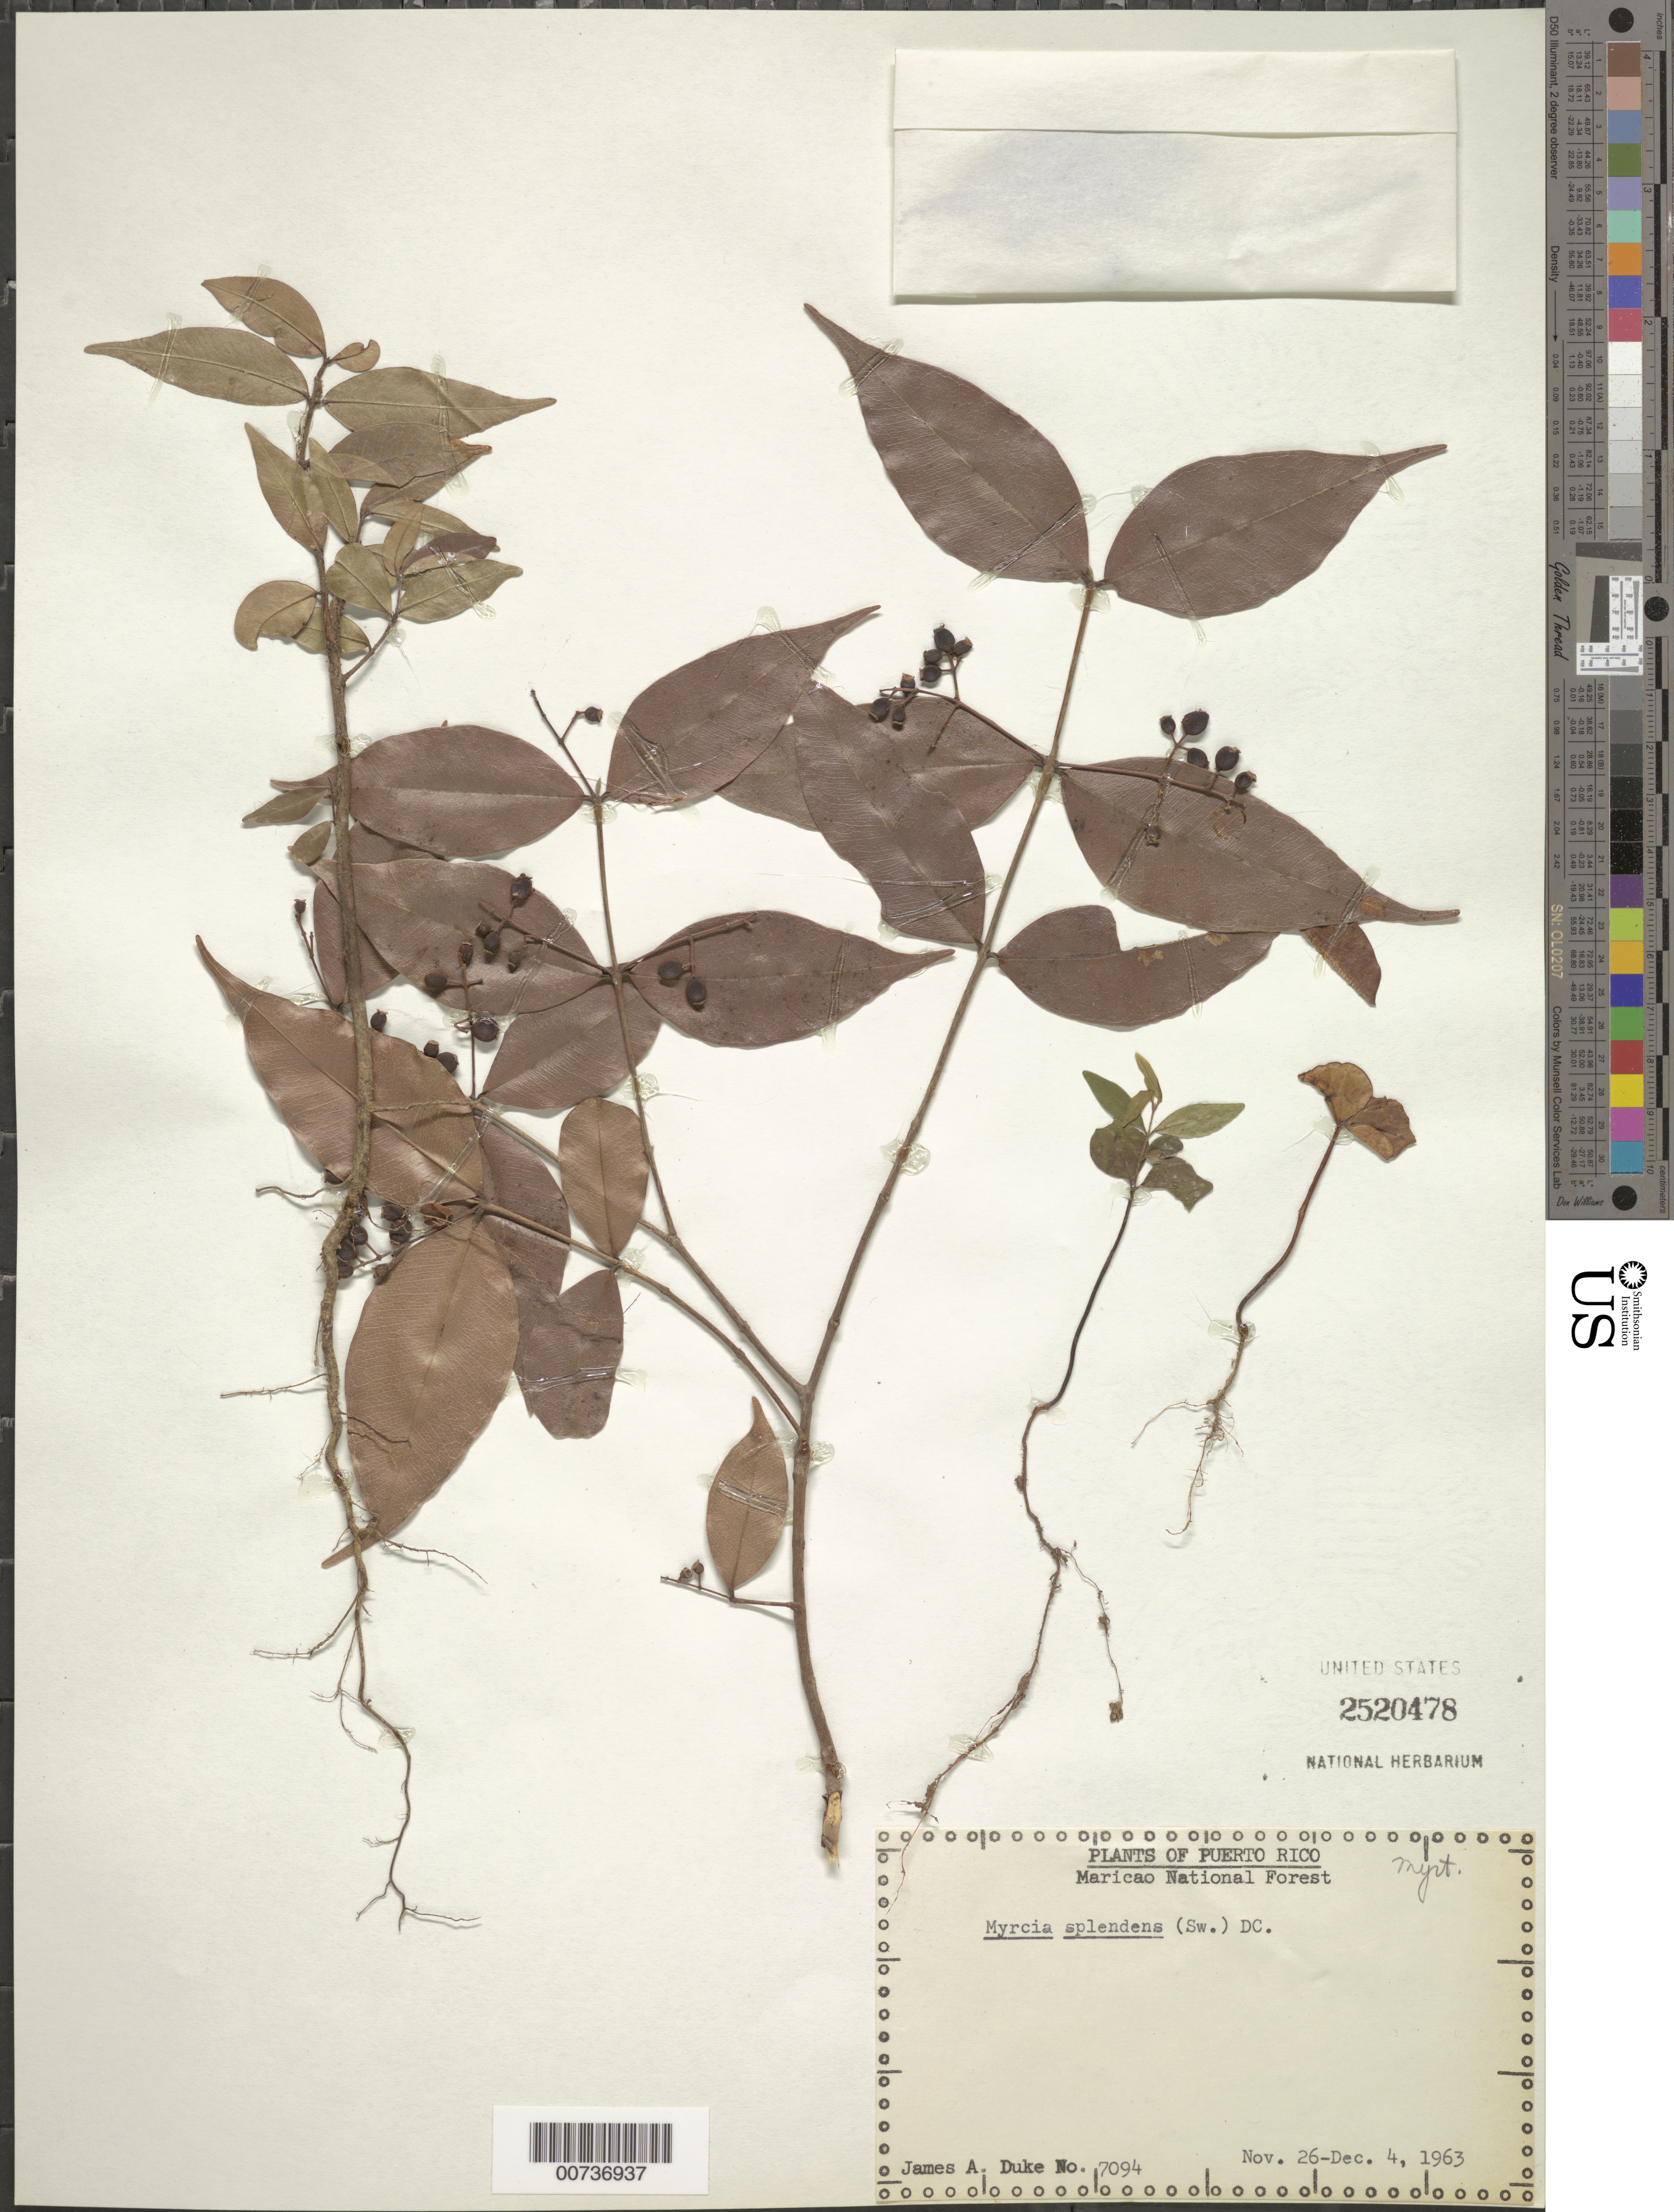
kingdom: Plantae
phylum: Tracheophyta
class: Magnoliopsida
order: Myrtales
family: Myrtaceae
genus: Myrcia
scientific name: Myrcia splendens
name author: (Sw.) DC.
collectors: J. A. Duke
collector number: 7094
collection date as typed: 26 Nov 1963 to 04 Dec 1963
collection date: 1963-11-26/1963-12-04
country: Puerto Rico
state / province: Maricao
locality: Maricao National Forest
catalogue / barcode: US 2520478